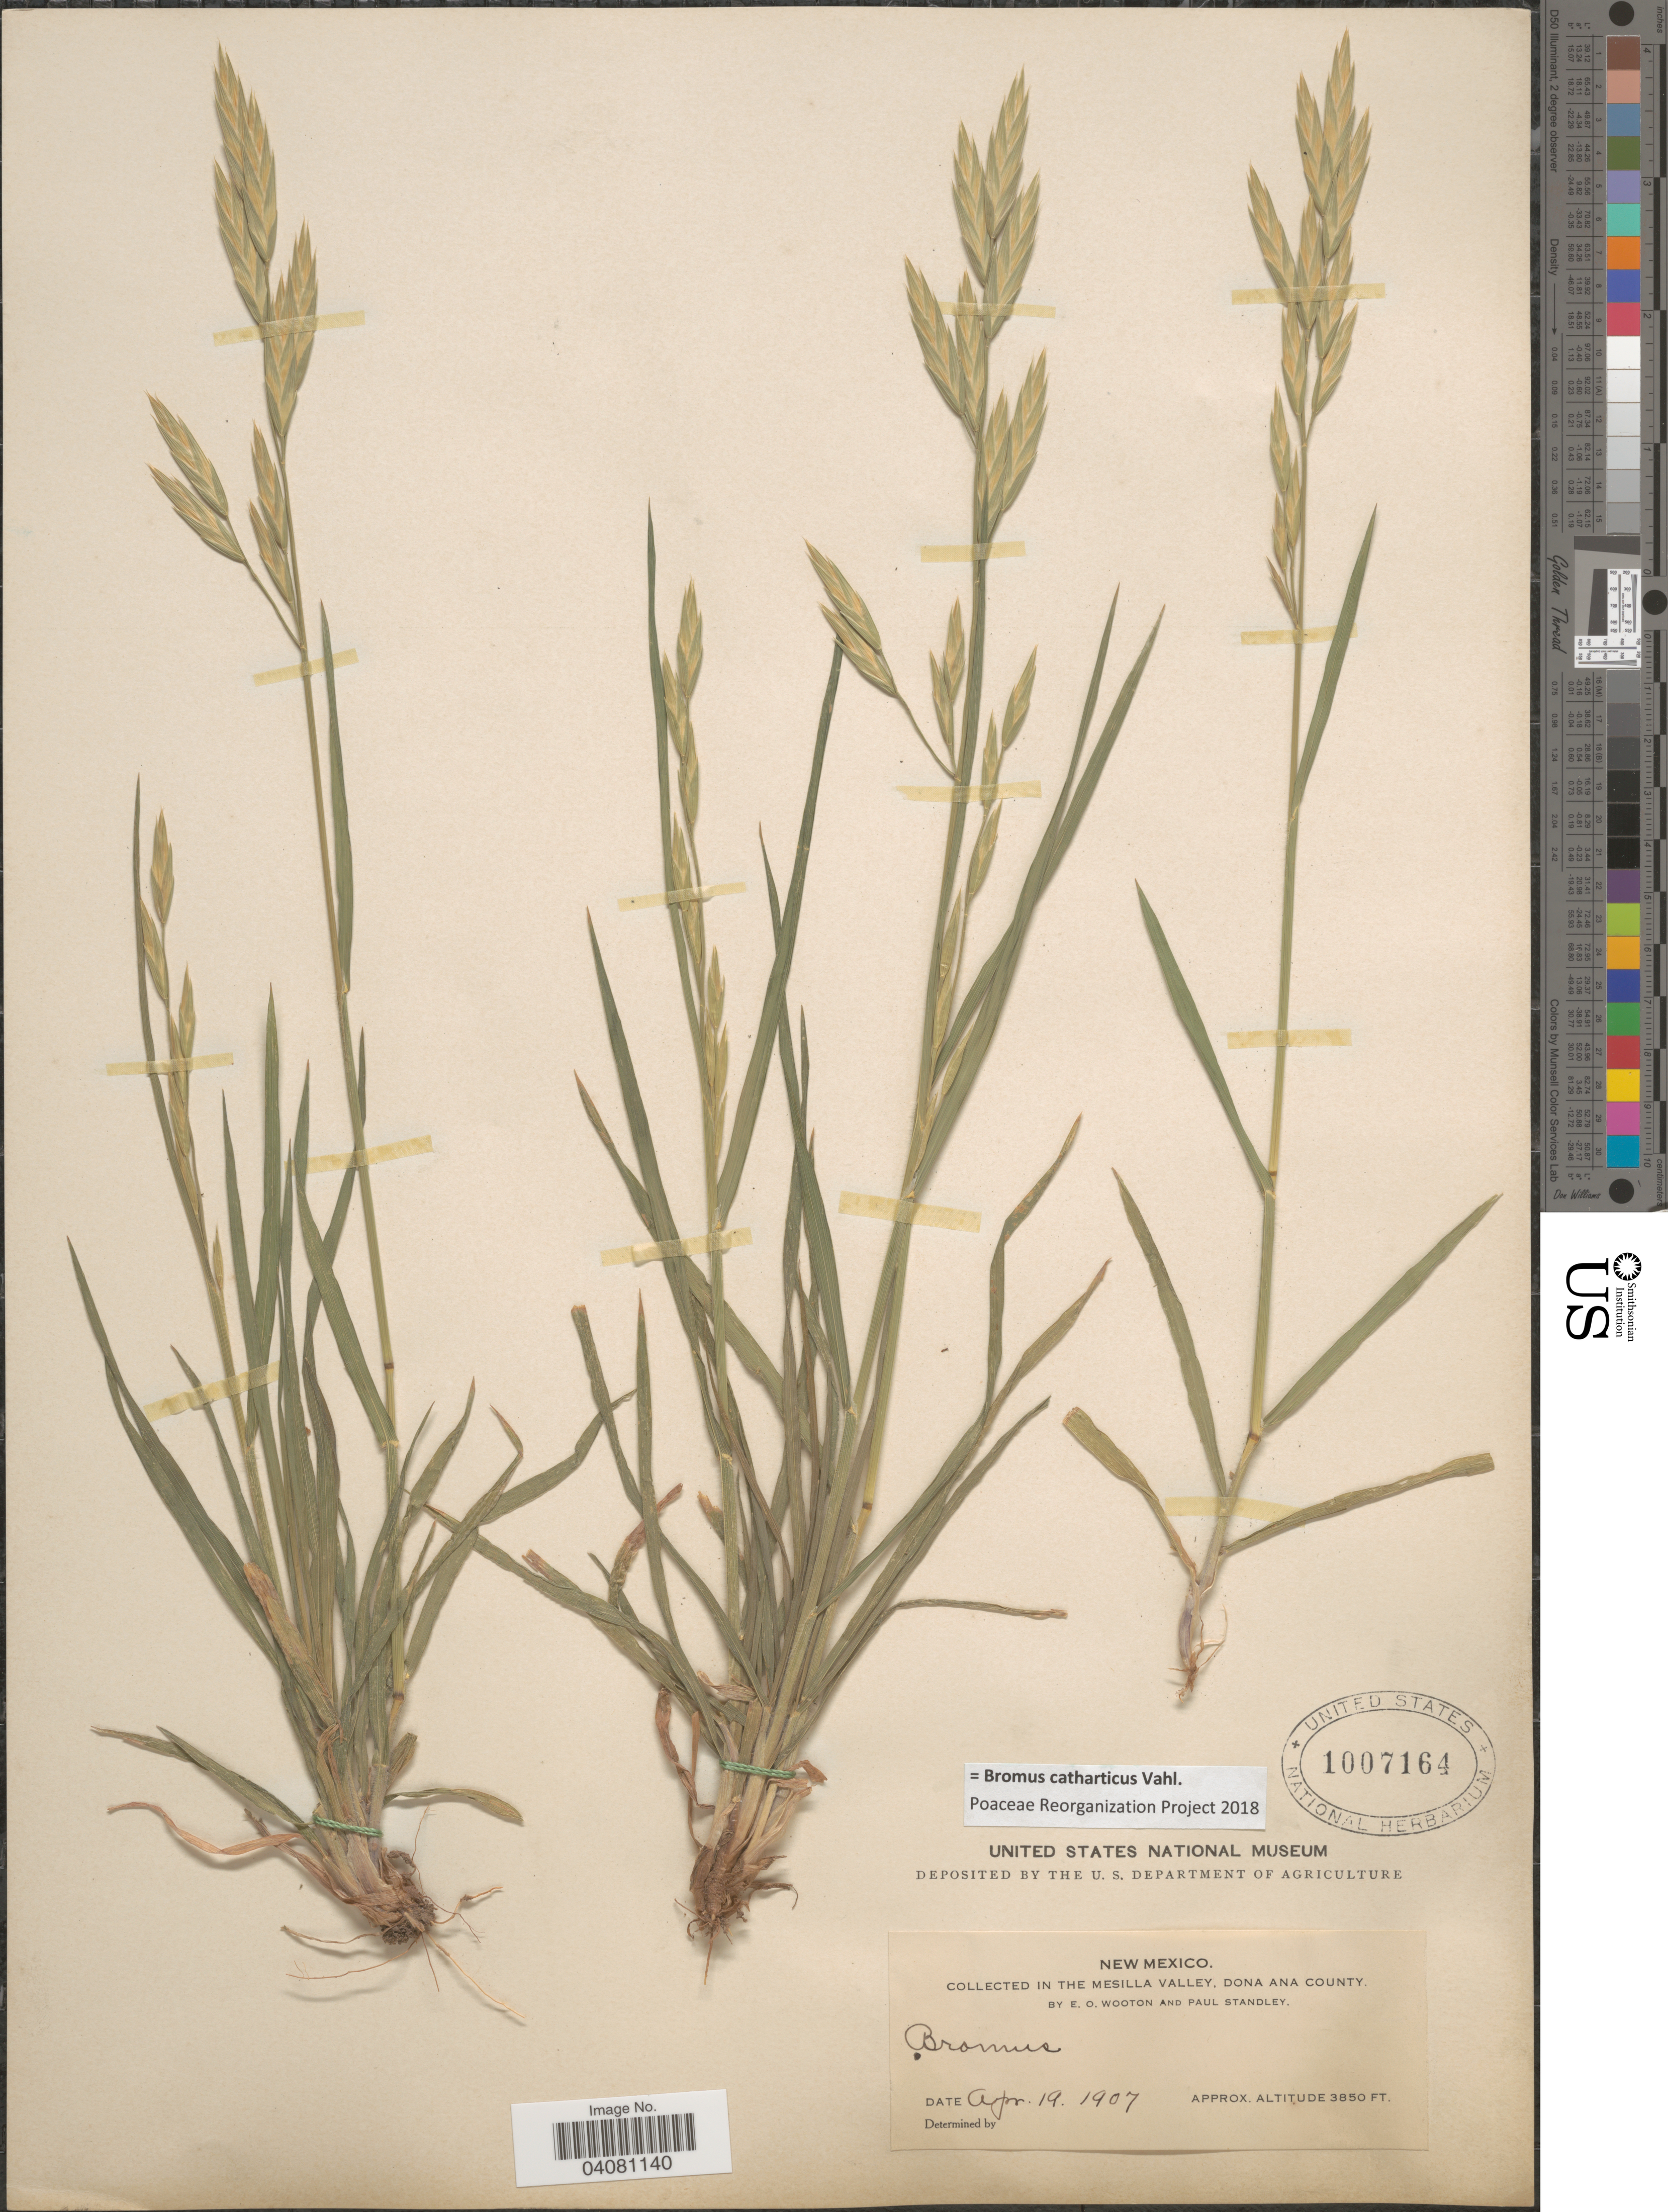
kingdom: Plantae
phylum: Tracheophyta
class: Liliopsida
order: Poales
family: Poaceae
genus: Bromus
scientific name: Bromus catharticus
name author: Vahl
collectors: E. O. Wooton & P. C. Standley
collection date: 1907-04-19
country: United States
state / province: New Mexico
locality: In the Mesilla Valley, Dona Ana County.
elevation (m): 1173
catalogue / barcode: US 1007164